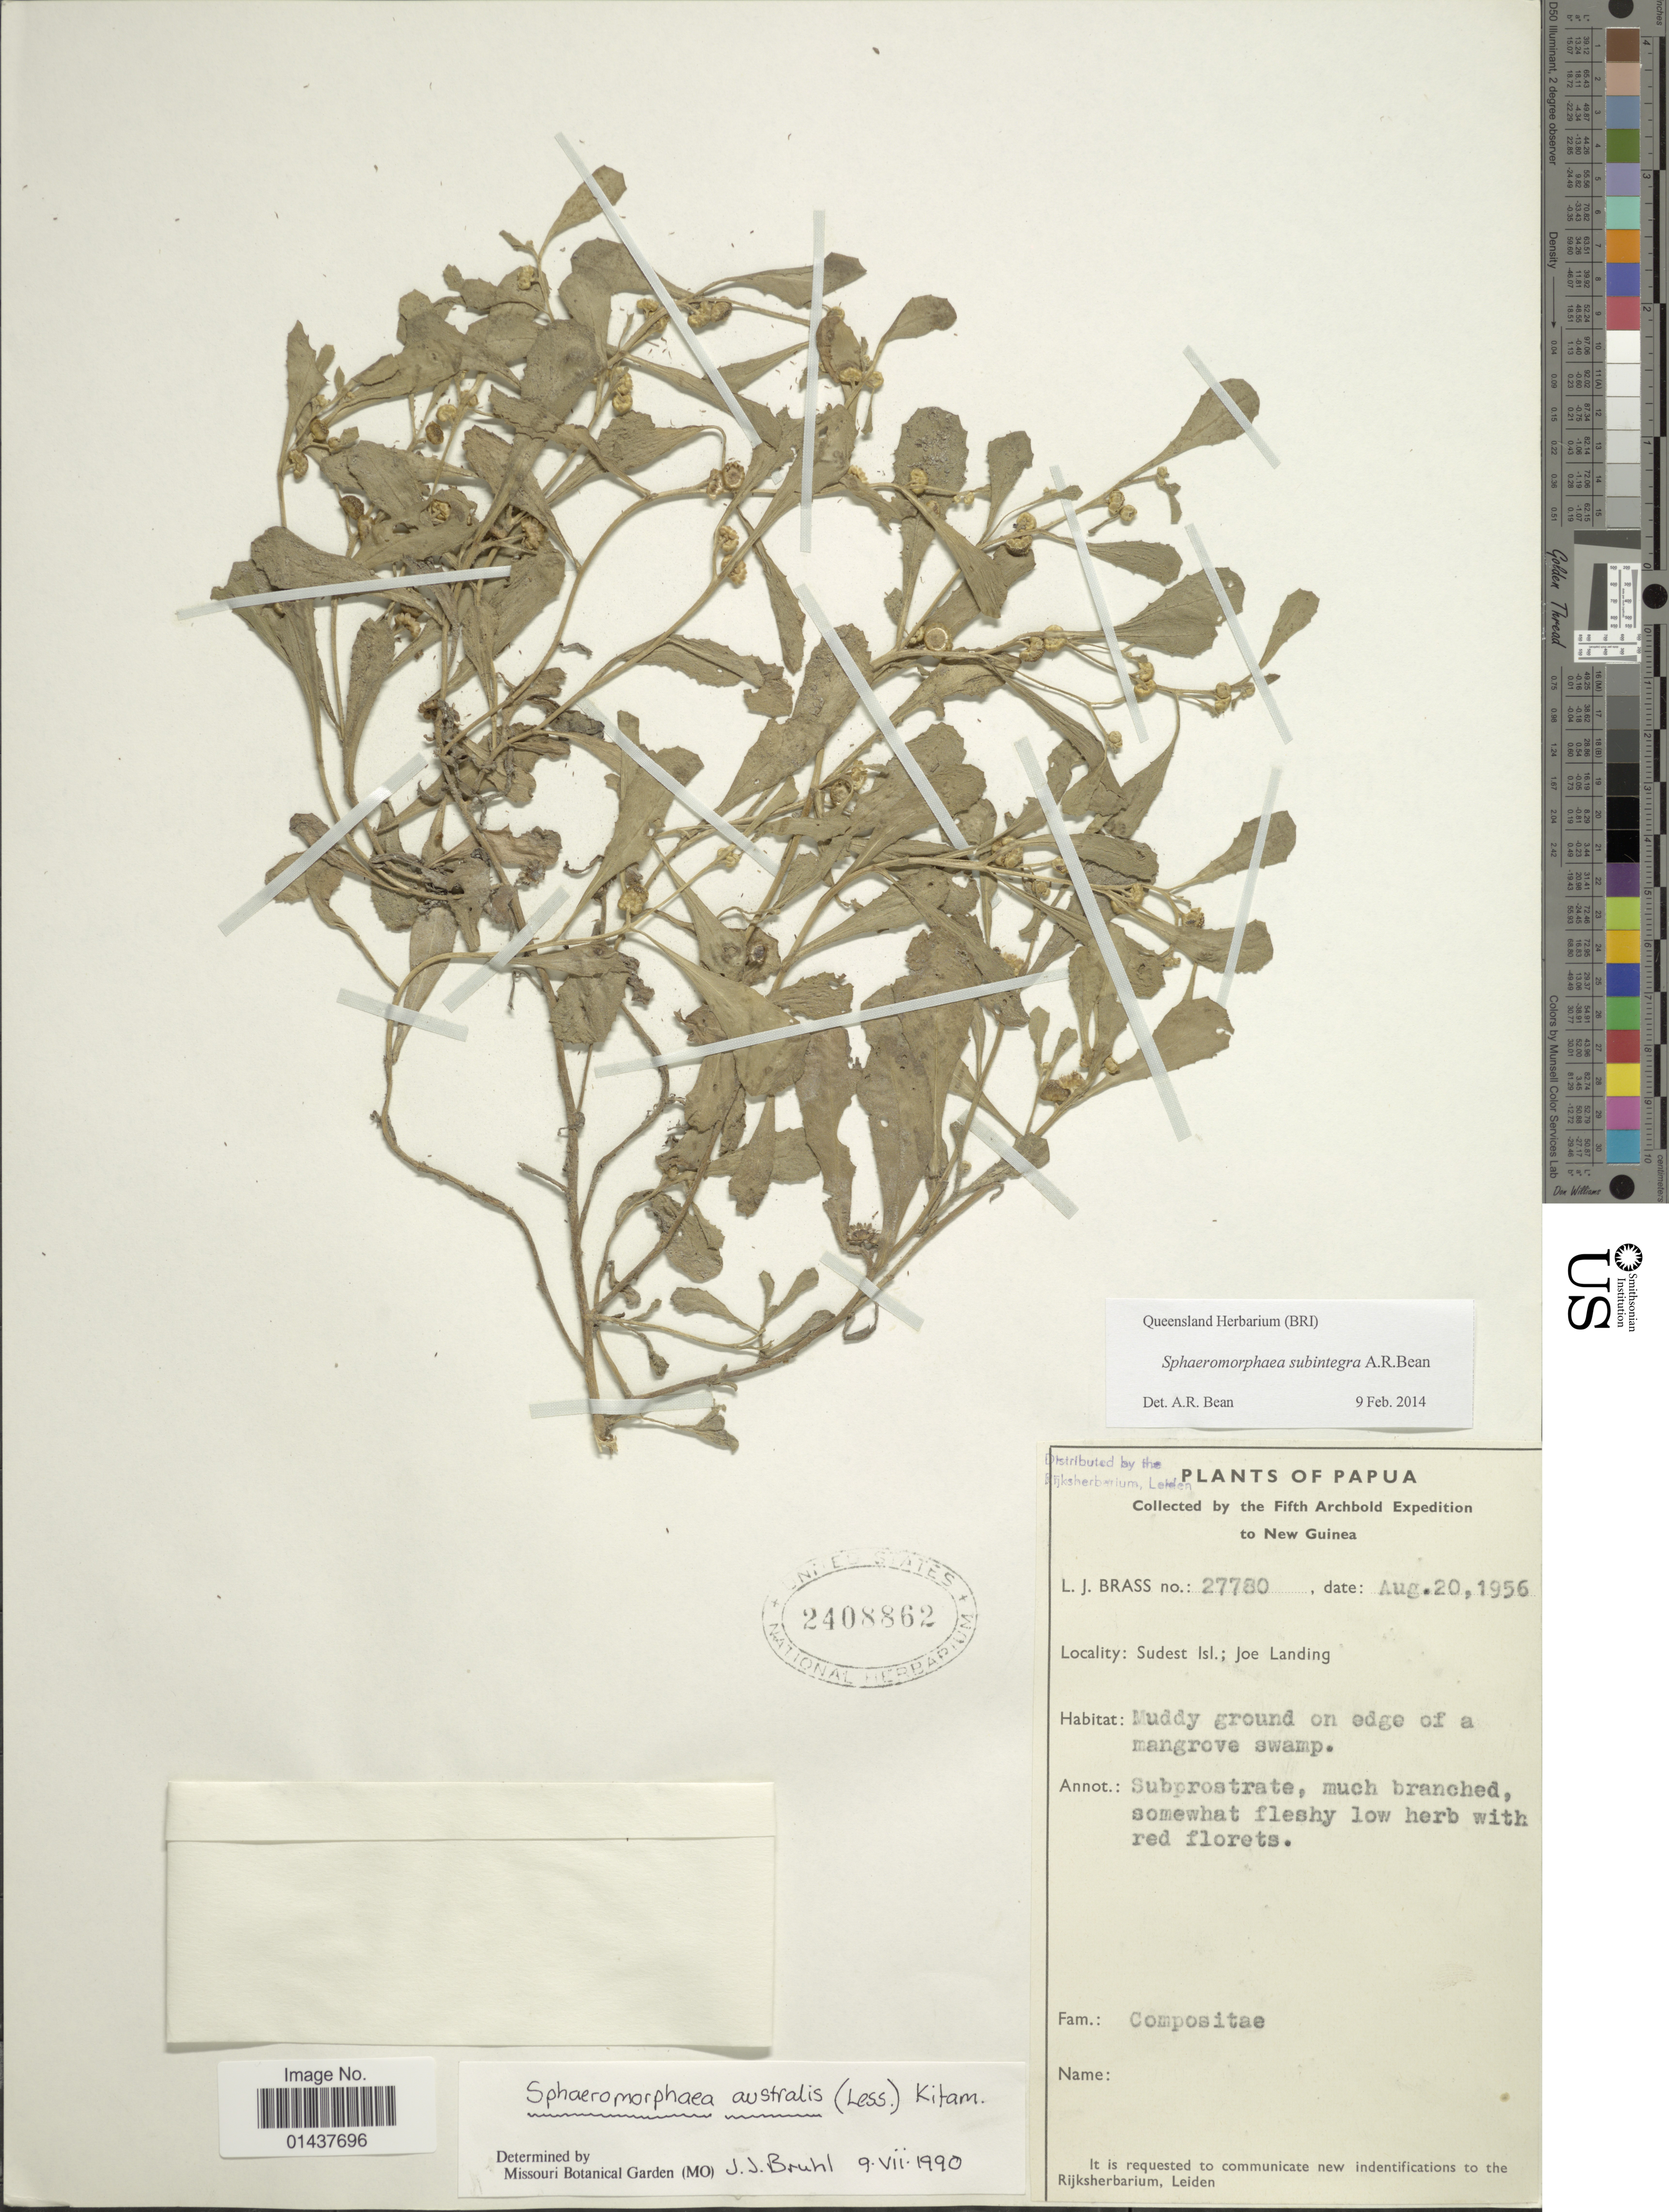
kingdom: Plantae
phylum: Tracheophyta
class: Magnoliopsida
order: Asterales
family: Asteraceae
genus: Sphaeromorphaea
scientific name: Sphaeromorphaea subintegra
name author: A.R. Bean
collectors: L. J. Brass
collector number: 27780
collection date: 1956-08-20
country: Papua New Guinea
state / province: Milne Bay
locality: Sudest Isl; Joe Landing, Muddy ground on edge of a mangrove swamp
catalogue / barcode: US 2408862